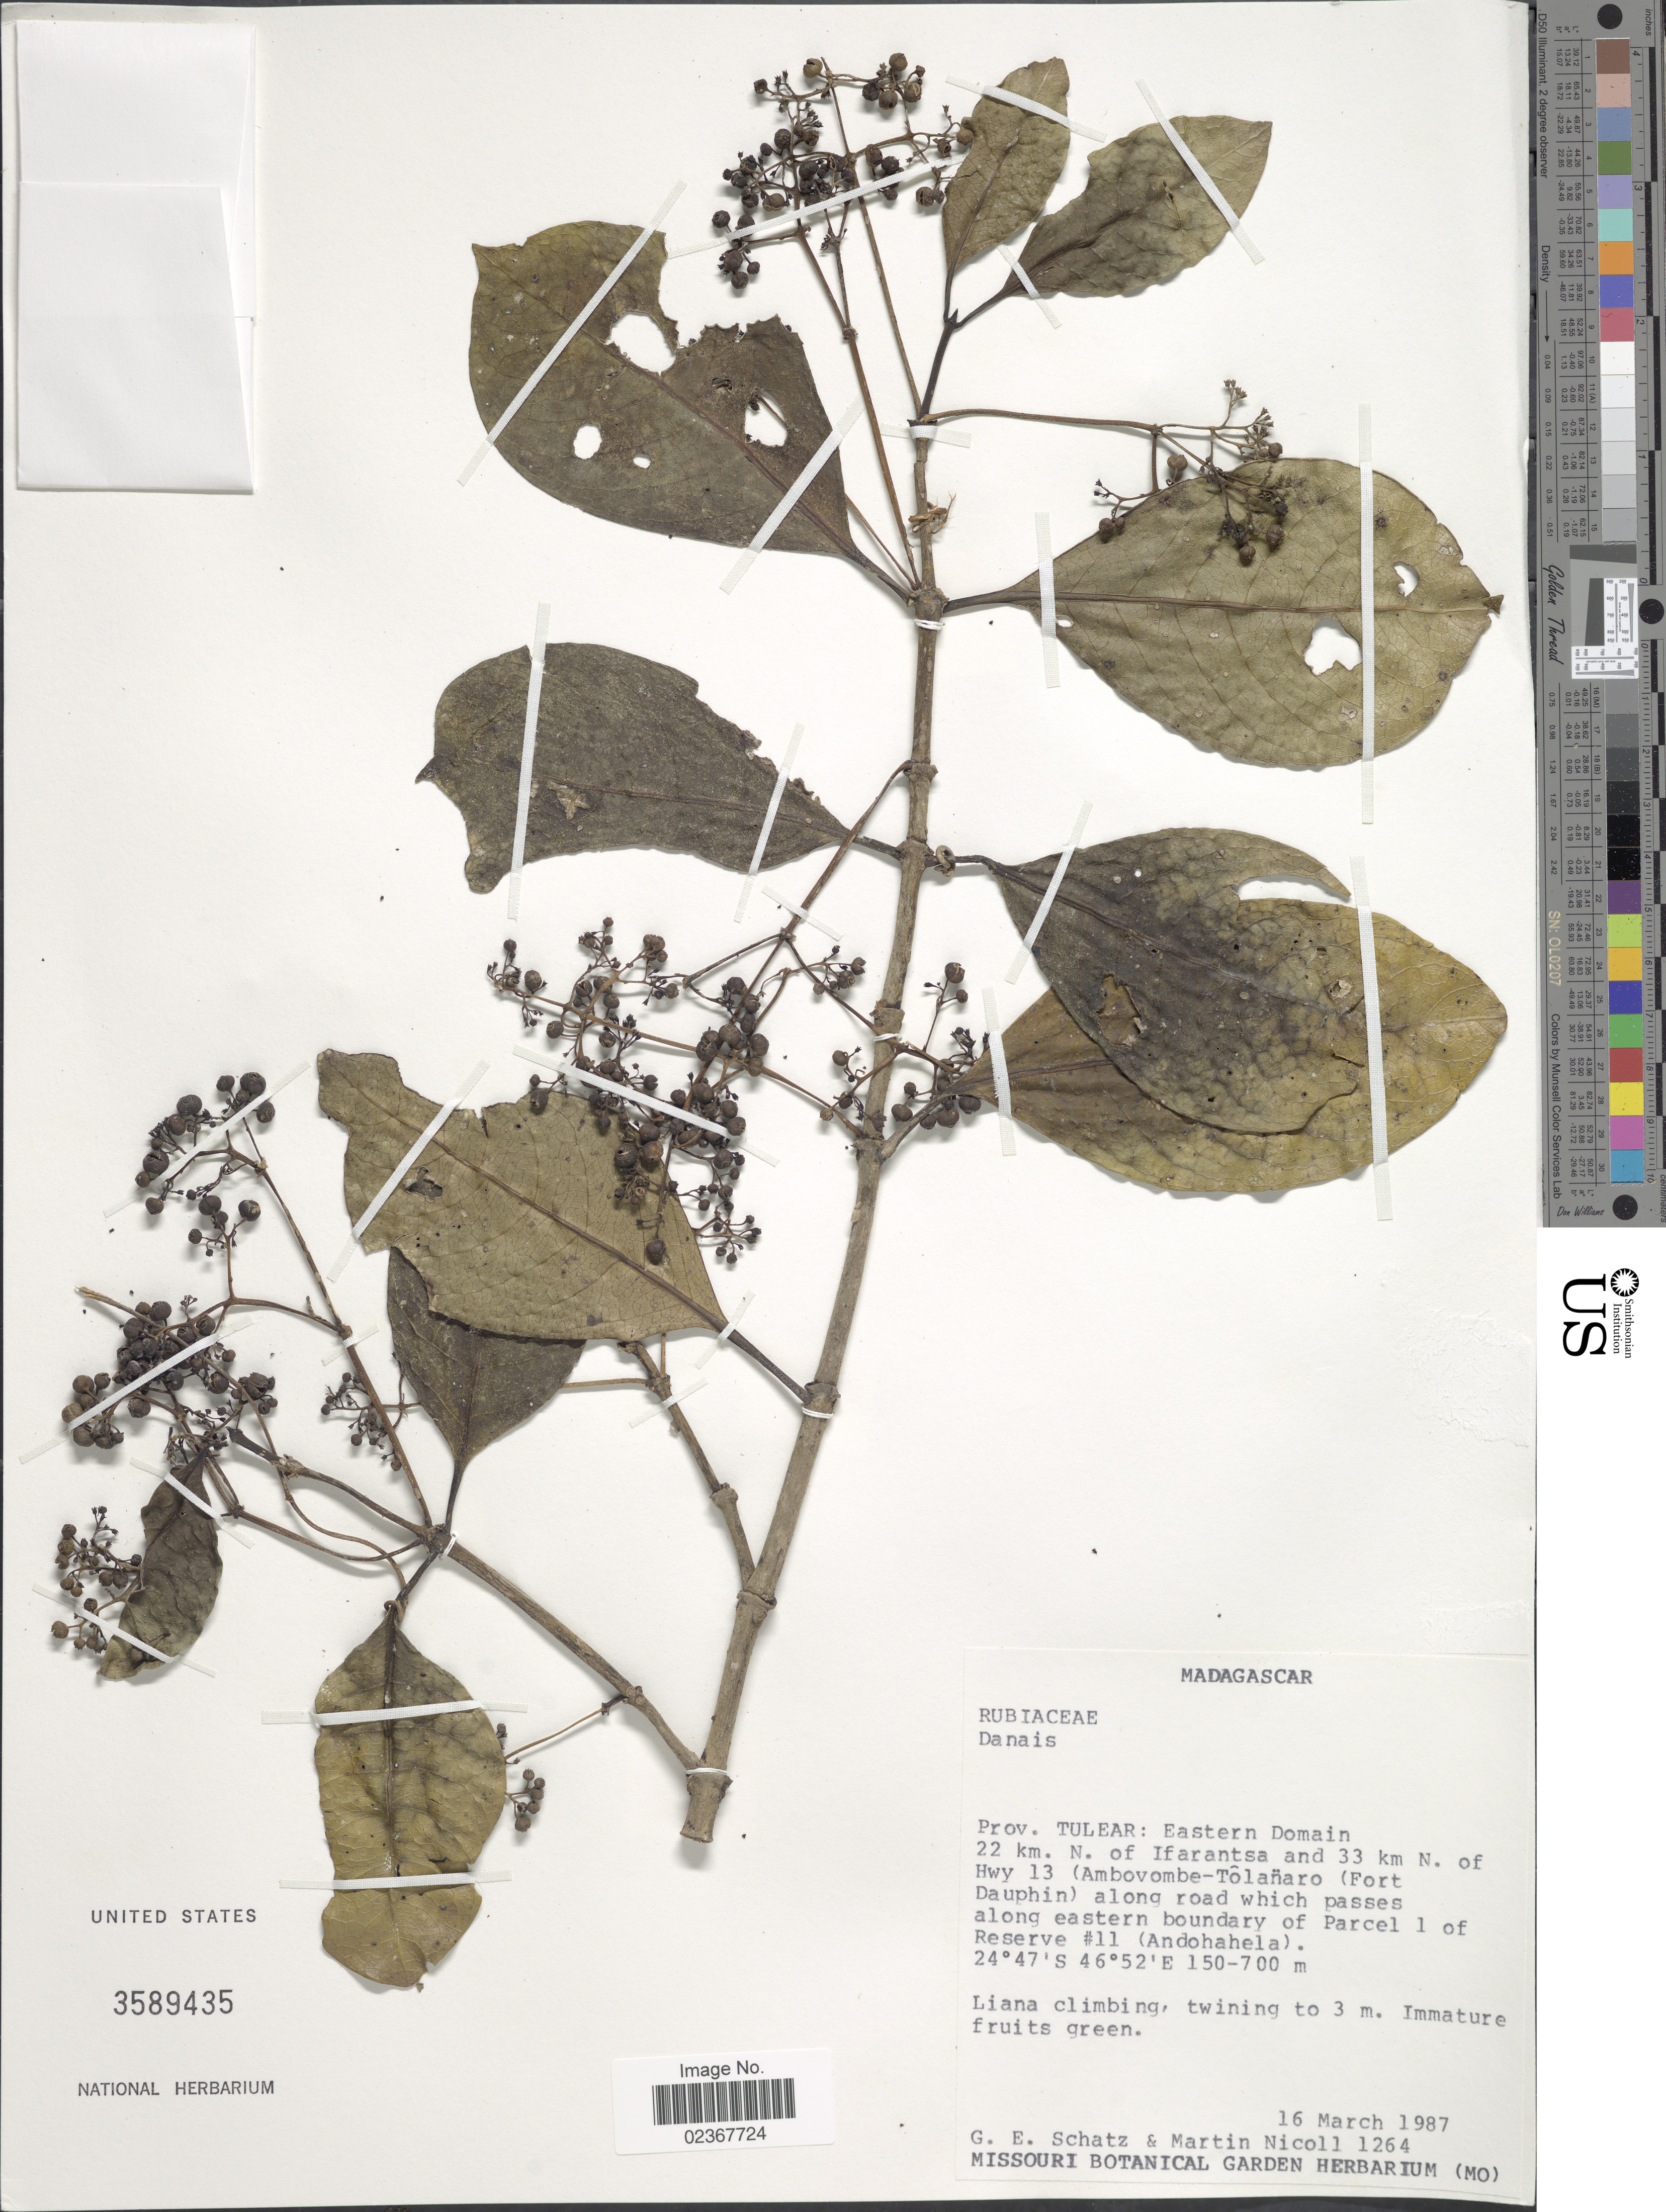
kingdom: Plantae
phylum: Tracheophyta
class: Magnoliopsida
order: Gentianales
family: Rubiaceae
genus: Danais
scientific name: Danais sp.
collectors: G. Schatz & M. Nicoll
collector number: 1264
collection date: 1987-03-16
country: Madagascar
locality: Prov. Tulear: eastern Domain 22 km N of Ifarantsa and 33 km N of Hwy 13 (Ambovombe-Tôlañaro (Fort Dauphin) along road which passes along eastern boundary of Parcel 1 of Reserve #11 (Andohahela)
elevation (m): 150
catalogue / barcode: US 3589435